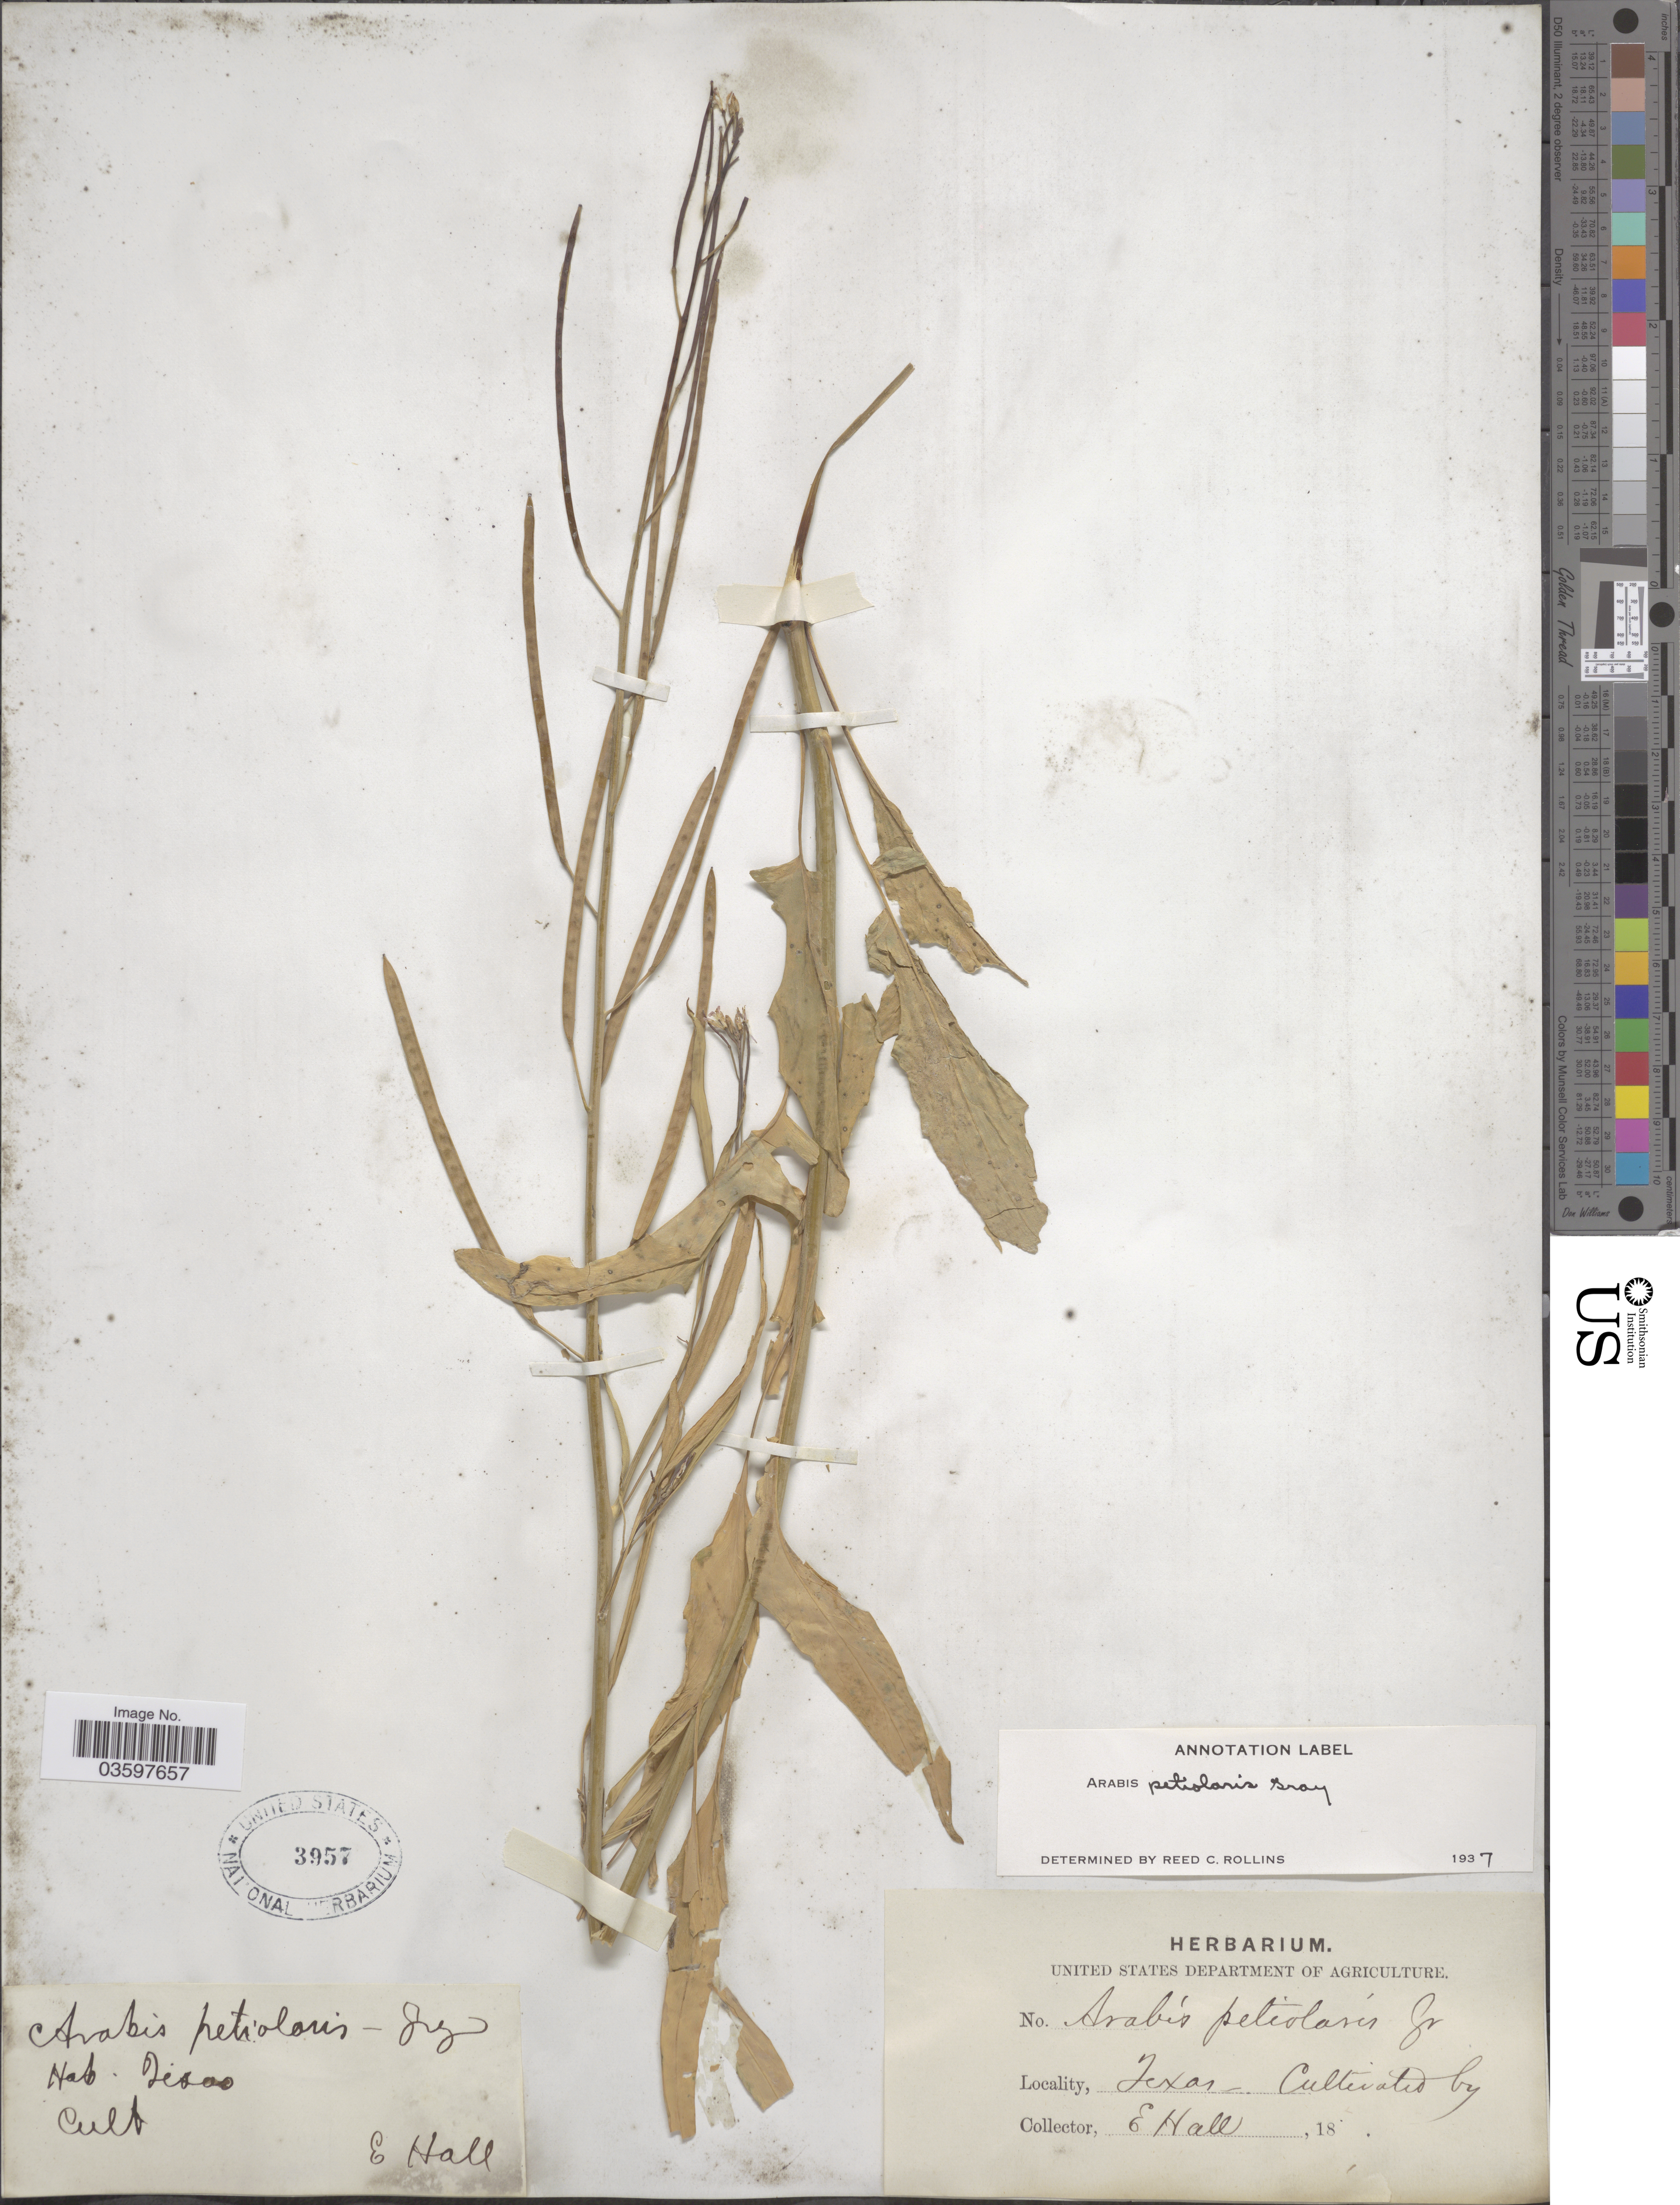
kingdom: Plantae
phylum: Tracheophyta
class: Magnoliopsida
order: Brassicales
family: Brassicaceae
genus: Streptanthus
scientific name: Streptanthus petiolaris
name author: A. Gray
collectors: E. Hall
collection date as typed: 18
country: United States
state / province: Texas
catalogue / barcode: US 3957